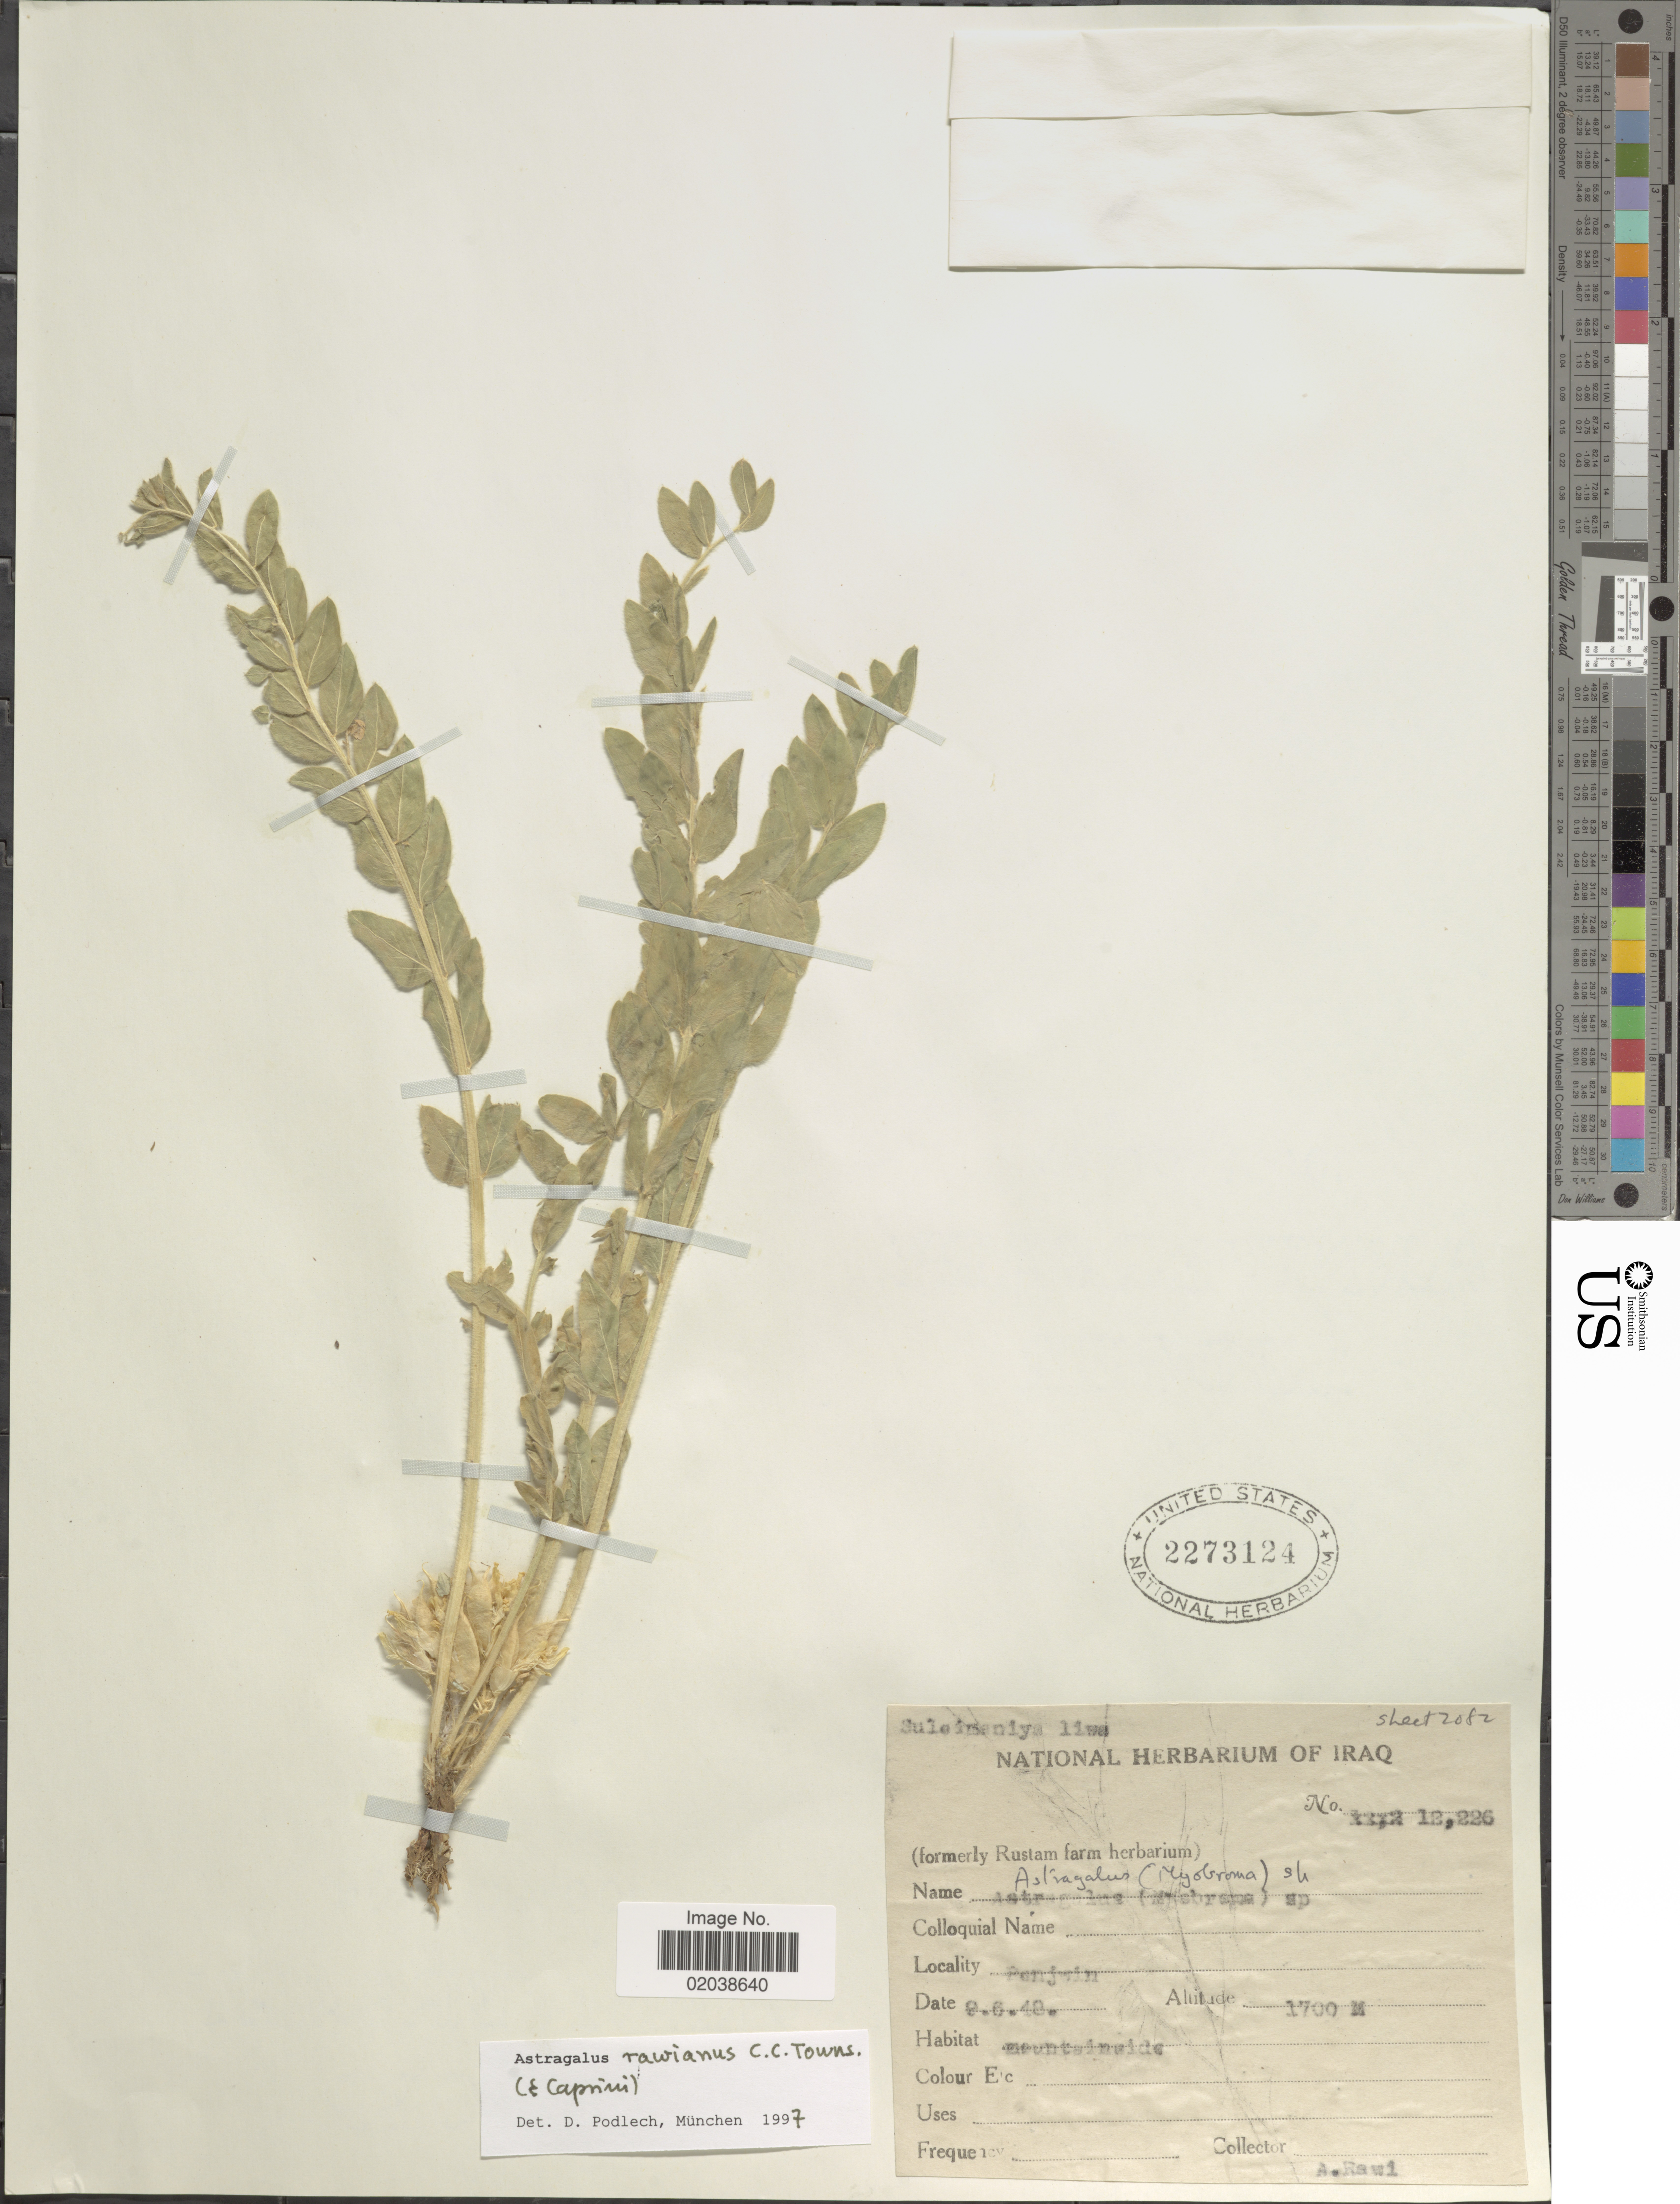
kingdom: Plantae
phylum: Tracheophyta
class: Magnoliopsida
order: Fabales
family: Fabaceae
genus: Astragalus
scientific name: Astragalus rawianus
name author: C. C. Towns.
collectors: A. Rawi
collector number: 12226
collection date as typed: Transcribed d/m/y: 9/6/48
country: Iraq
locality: Penjwin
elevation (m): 1700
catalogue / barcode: US 2273124